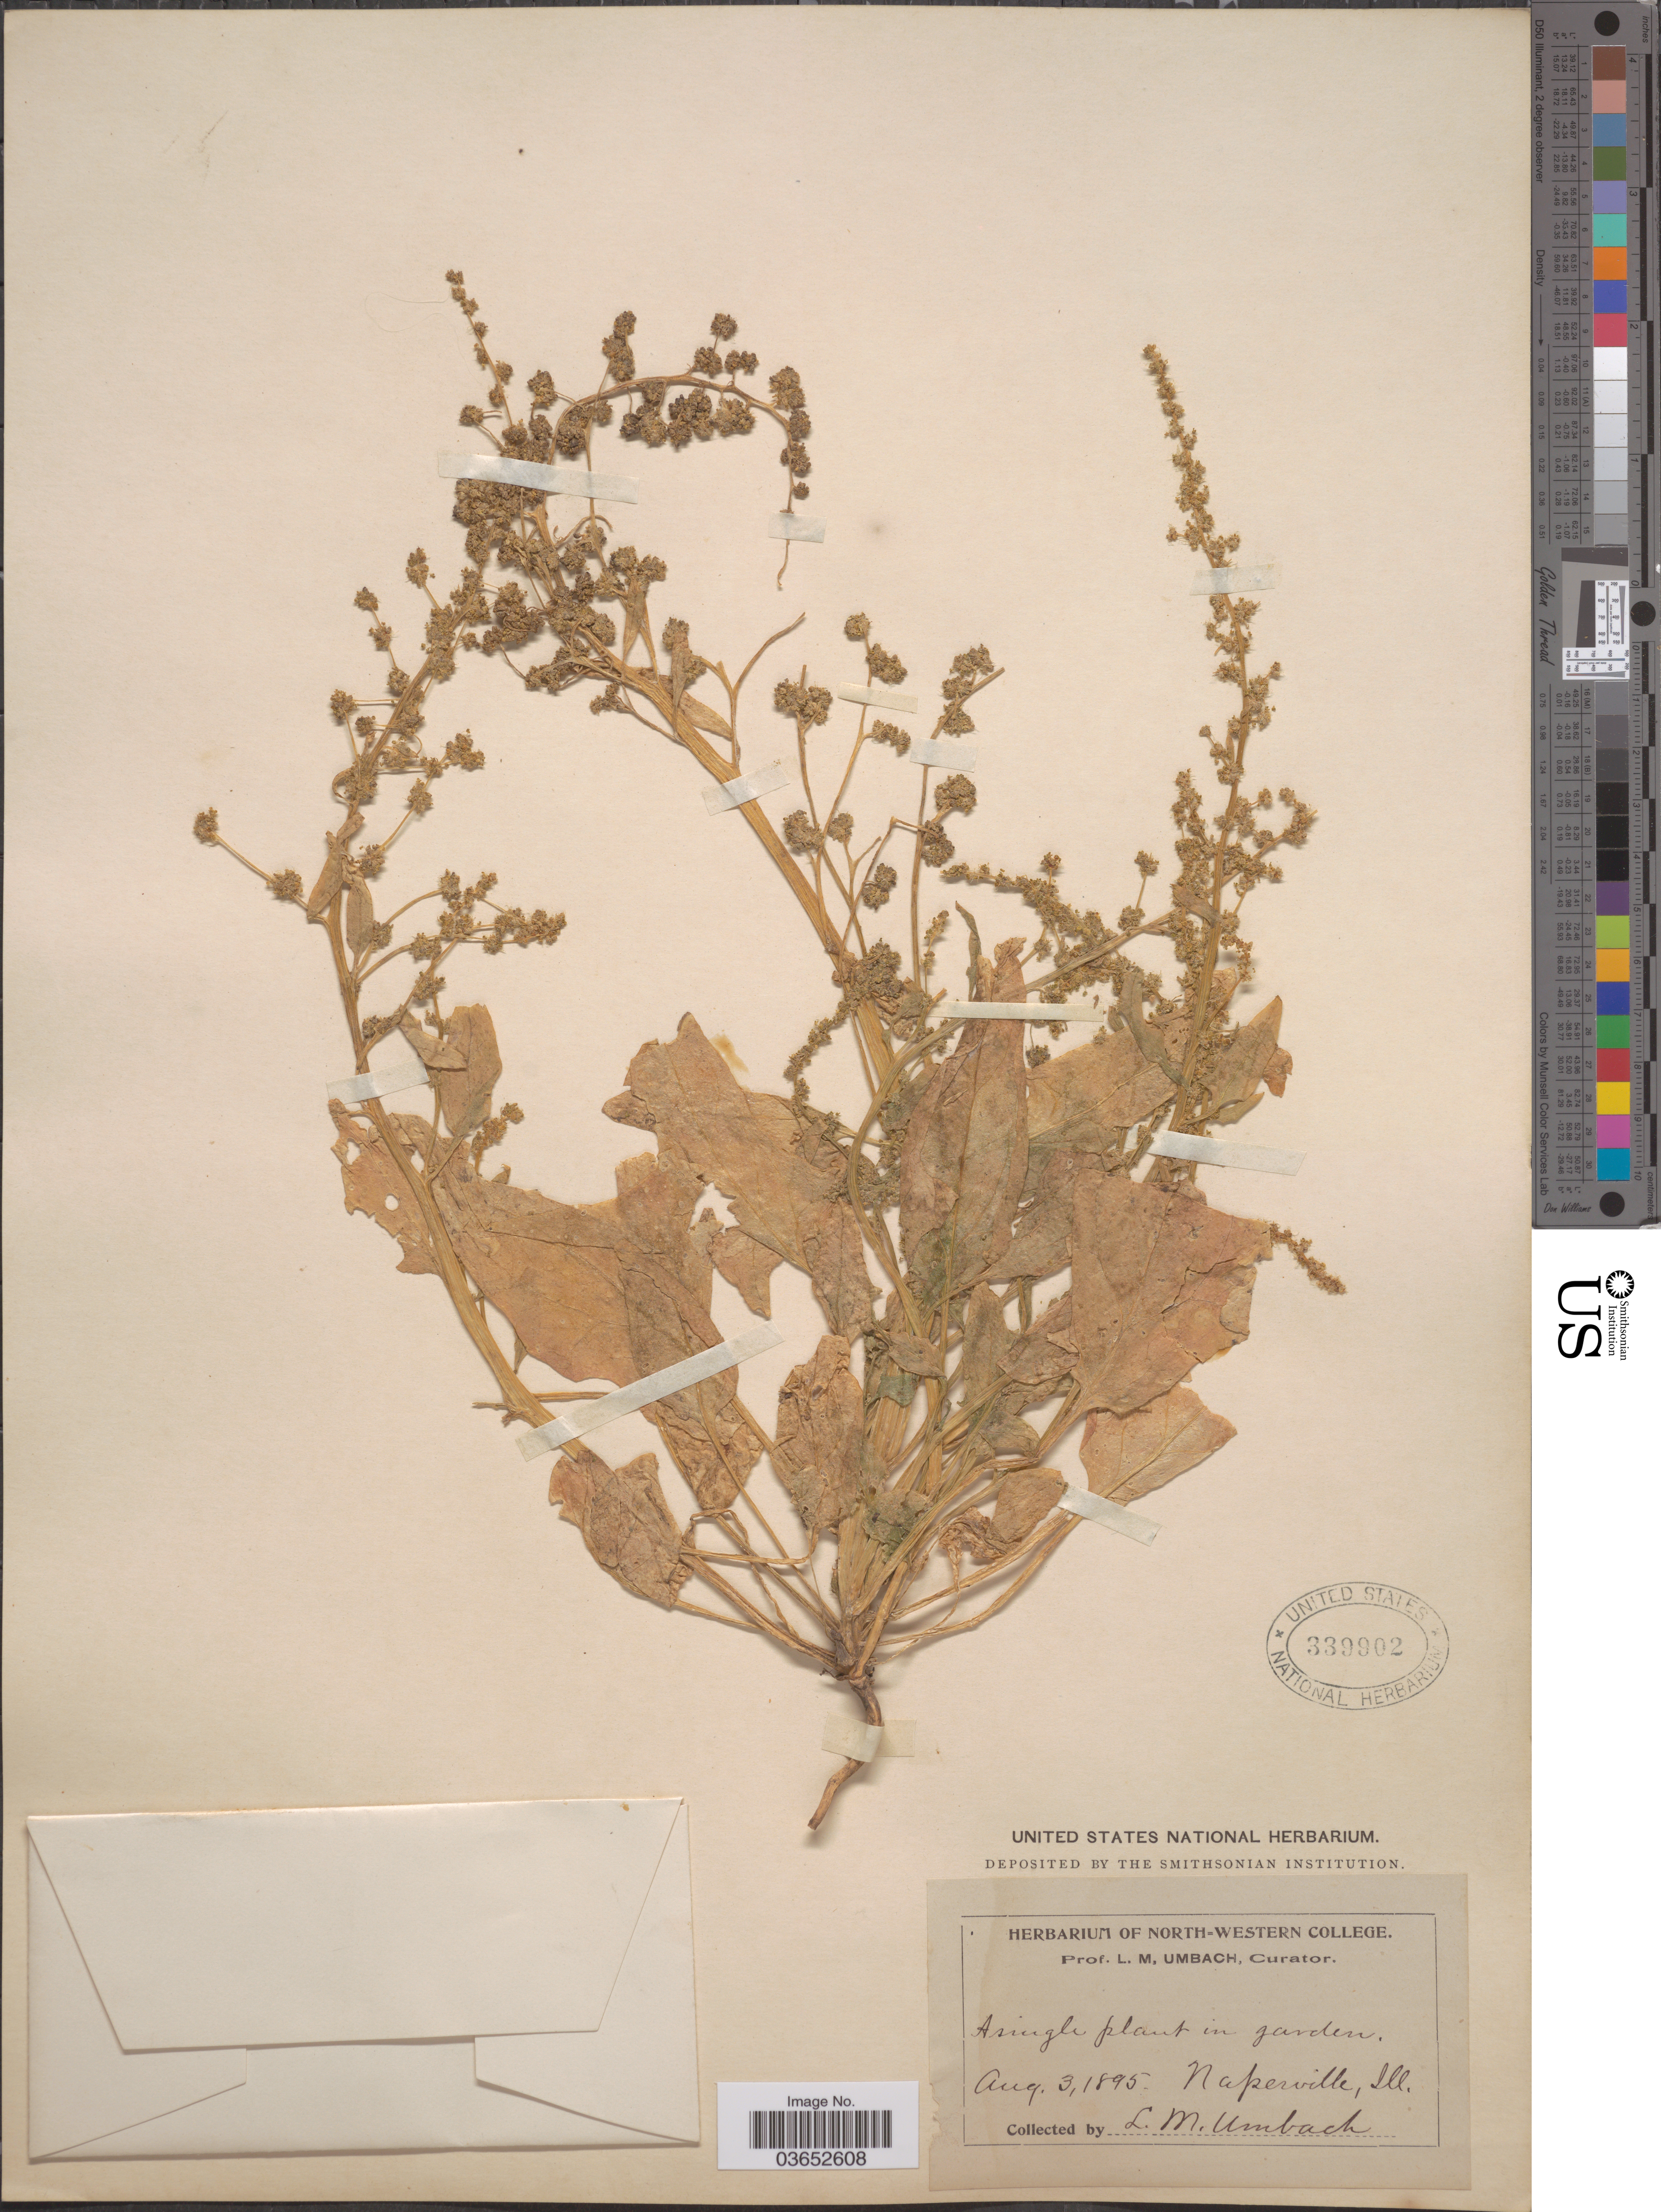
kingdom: Plantae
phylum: Tracheophyta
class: Magnoliopsida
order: Caryophyllales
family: Amaranthaceae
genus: Chenopodium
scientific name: Chenopodium bonus-henricus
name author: L.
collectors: L. M. Umbach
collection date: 1895-08-03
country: United States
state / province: Illinois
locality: Naperville.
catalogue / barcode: US 339902